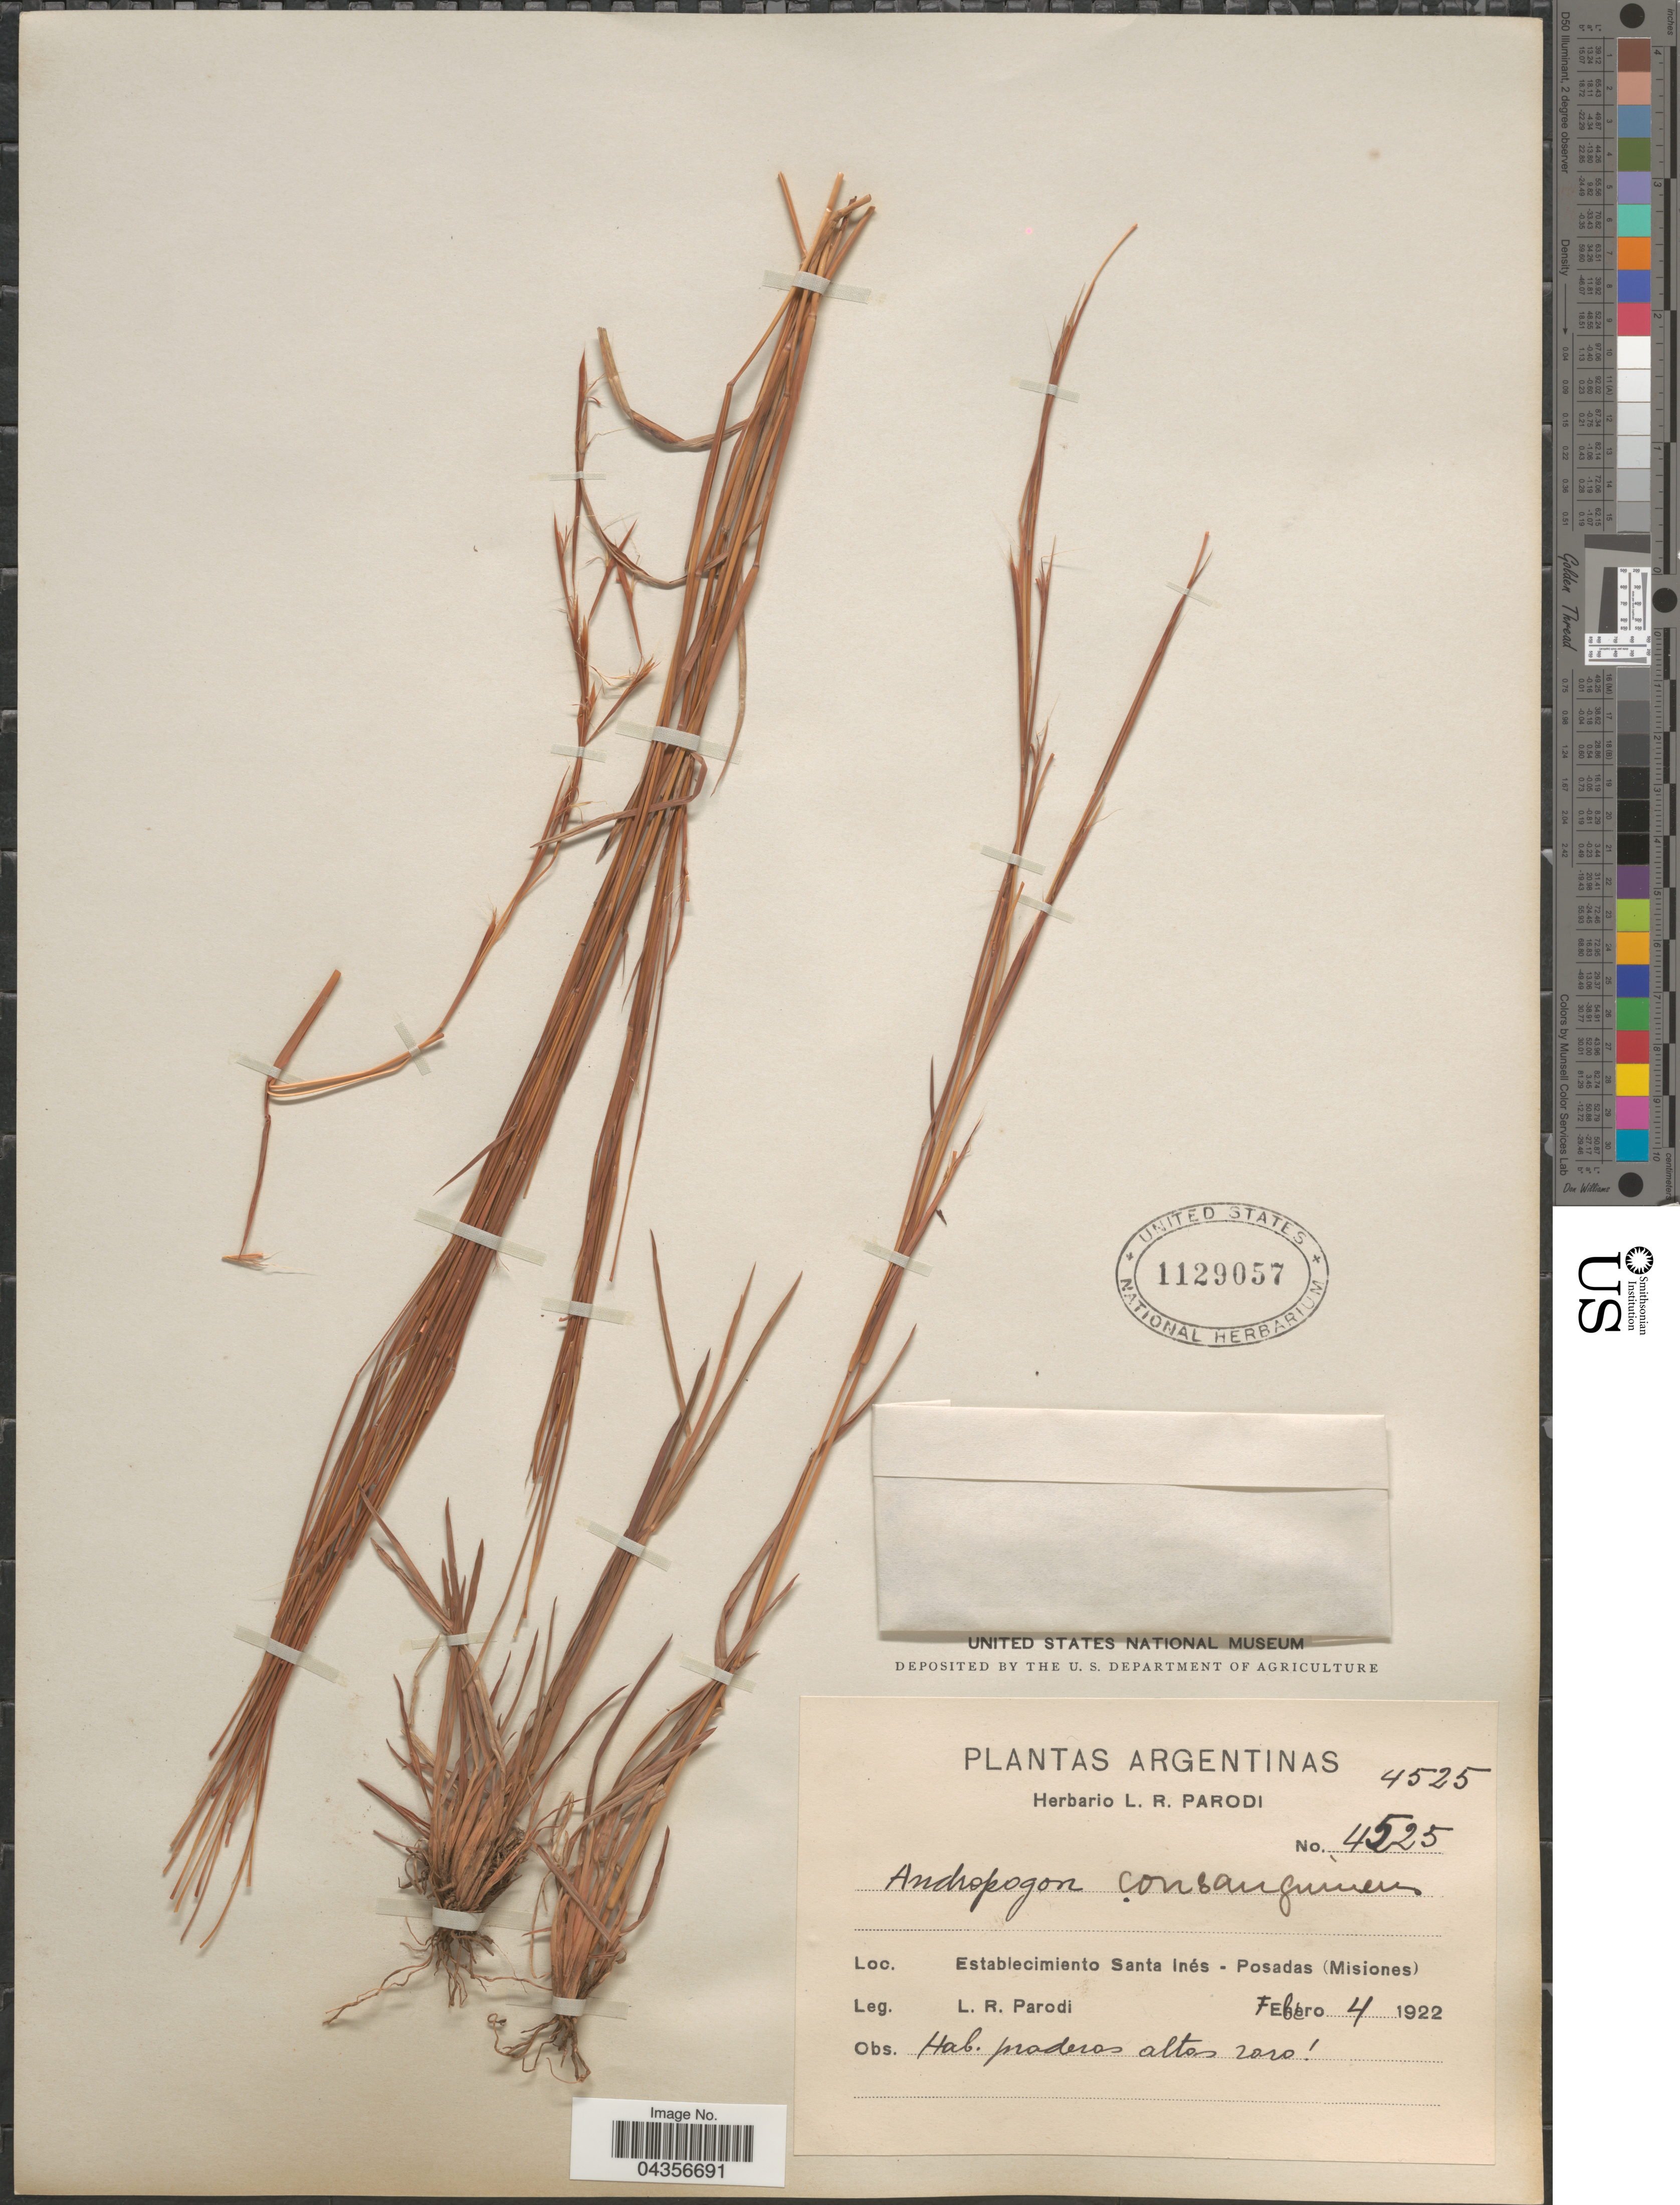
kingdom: Plantae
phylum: Tracheophyta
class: Liliopsida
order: Poales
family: Poaceae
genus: Schizachyrium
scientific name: Schizachyrium microstachyum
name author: (Desv. ex Ham.) Roseng. et al.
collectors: L. R. Parodi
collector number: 4525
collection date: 1922-02-04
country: Argentina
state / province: Misiones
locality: Establecimiento Santa Inés - Posadas (Misiones).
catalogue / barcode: US 1129057